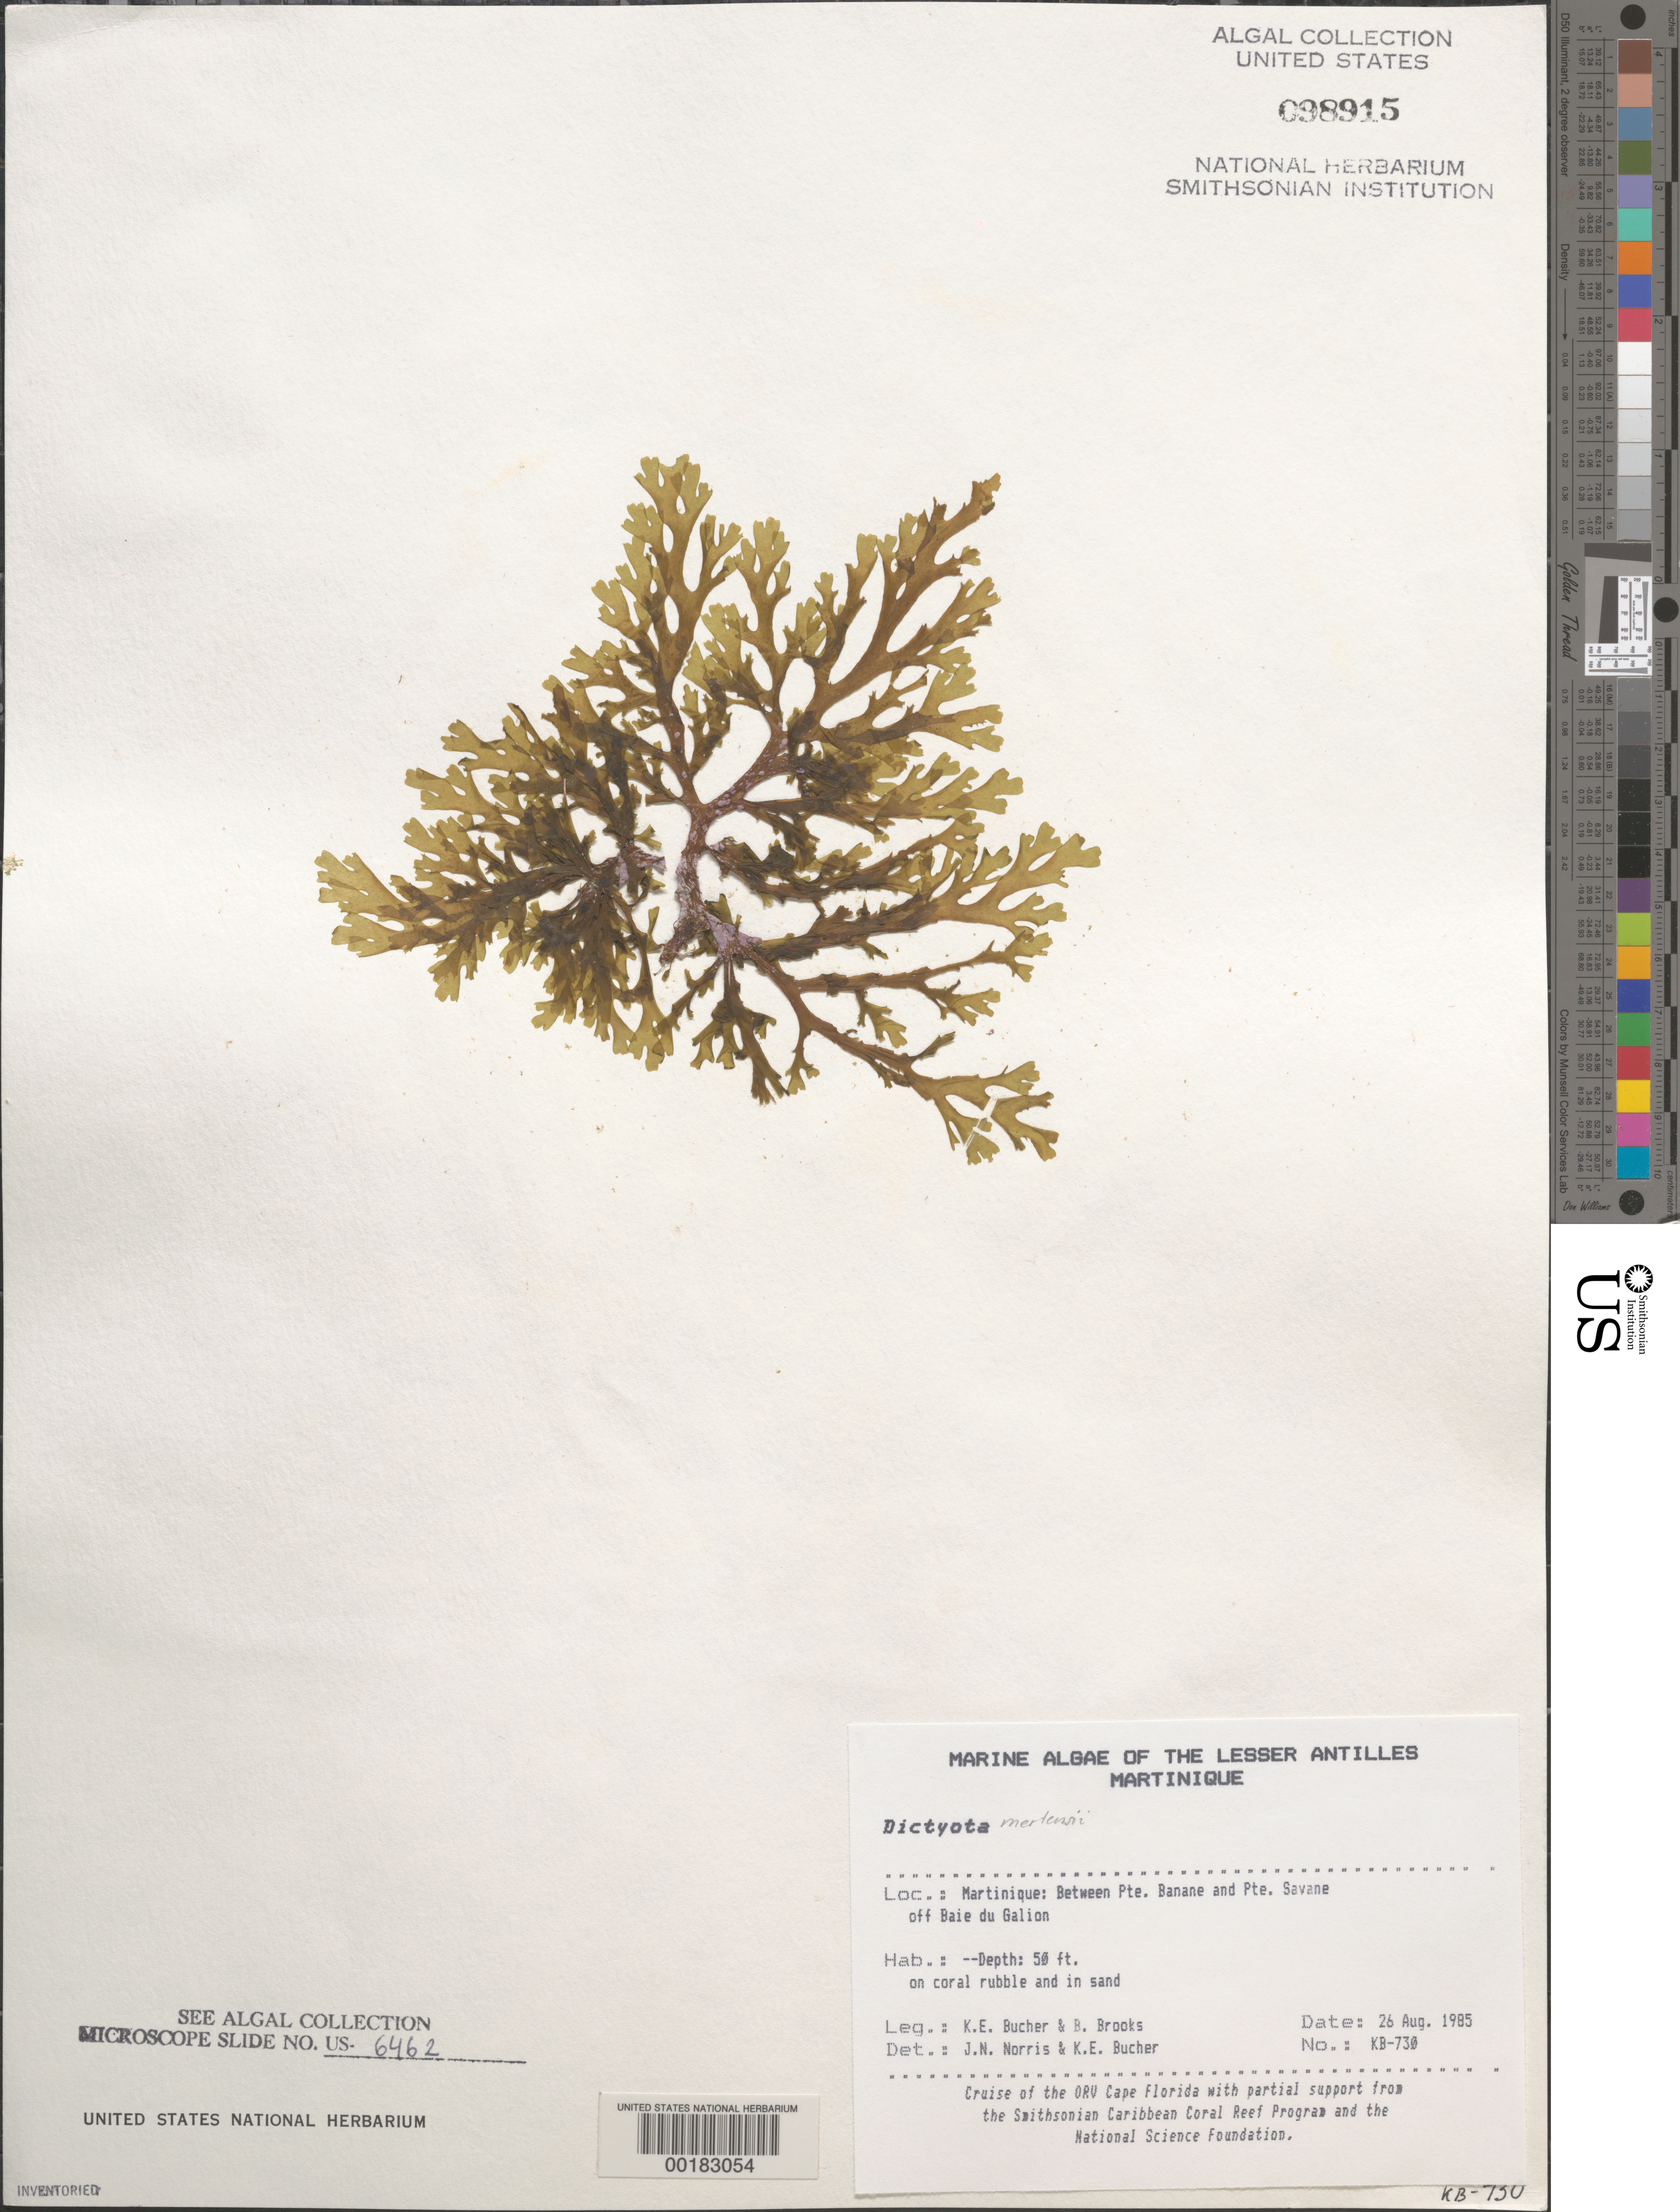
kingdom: Chromista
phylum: Ochrophyta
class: Phaeophyceae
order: Dictyotales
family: Dictyotaceae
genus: Dictyota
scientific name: Dictyota mertensii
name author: (C. Mart.) Kütz.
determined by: Norris, J. N.; Bucher, K. E.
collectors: K. E. Bucher & B. Brooks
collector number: Kb-730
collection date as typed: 26 Aug 1985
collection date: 1985-08-26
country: Martinique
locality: Between Pointe Babane and Pointe Savane, off Baie du Galion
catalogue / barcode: US 98915